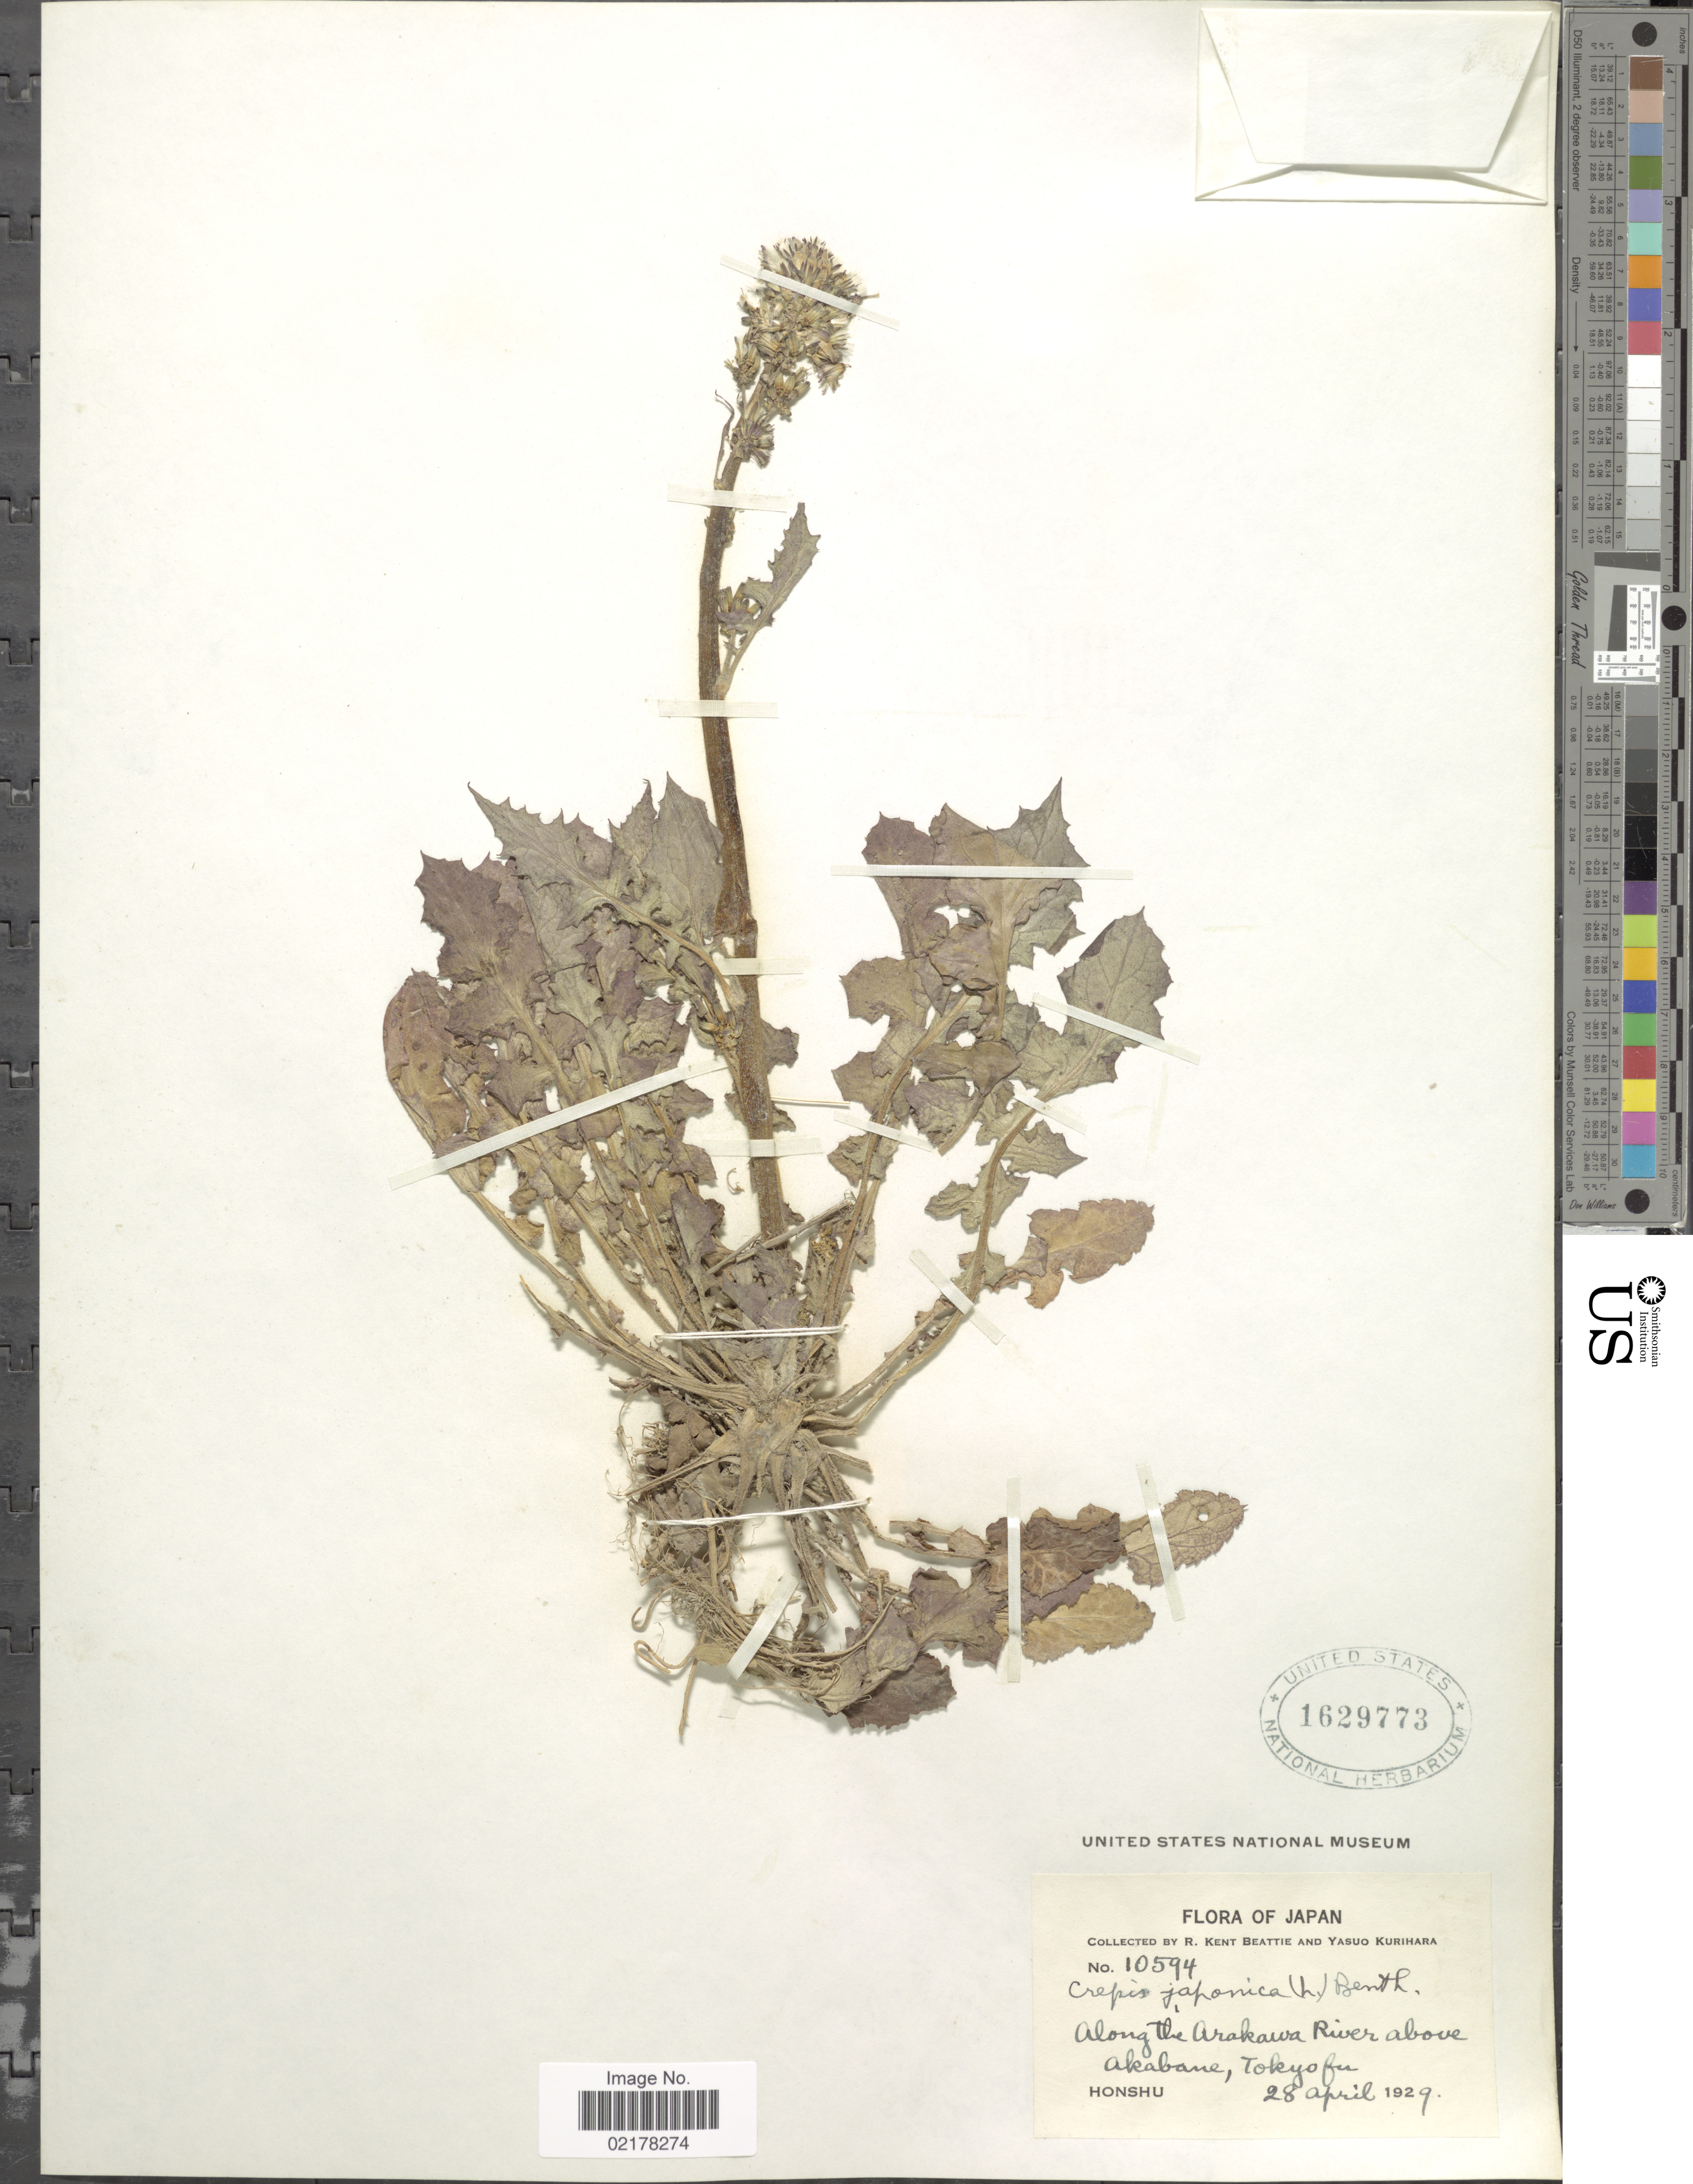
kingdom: Plantae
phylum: Tracheophyta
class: Magnoliopsida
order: Asterales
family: Asteraceae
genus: Youngia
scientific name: Youngia japonica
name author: (L.) DC.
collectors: R. K. Beattie & Y. Kurihara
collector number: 10594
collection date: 1929-08-28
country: Japan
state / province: Tokyo, Federal City of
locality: Along the Arakawa River above akabane, Tokyofu, Honshu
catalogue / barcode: US 1629773